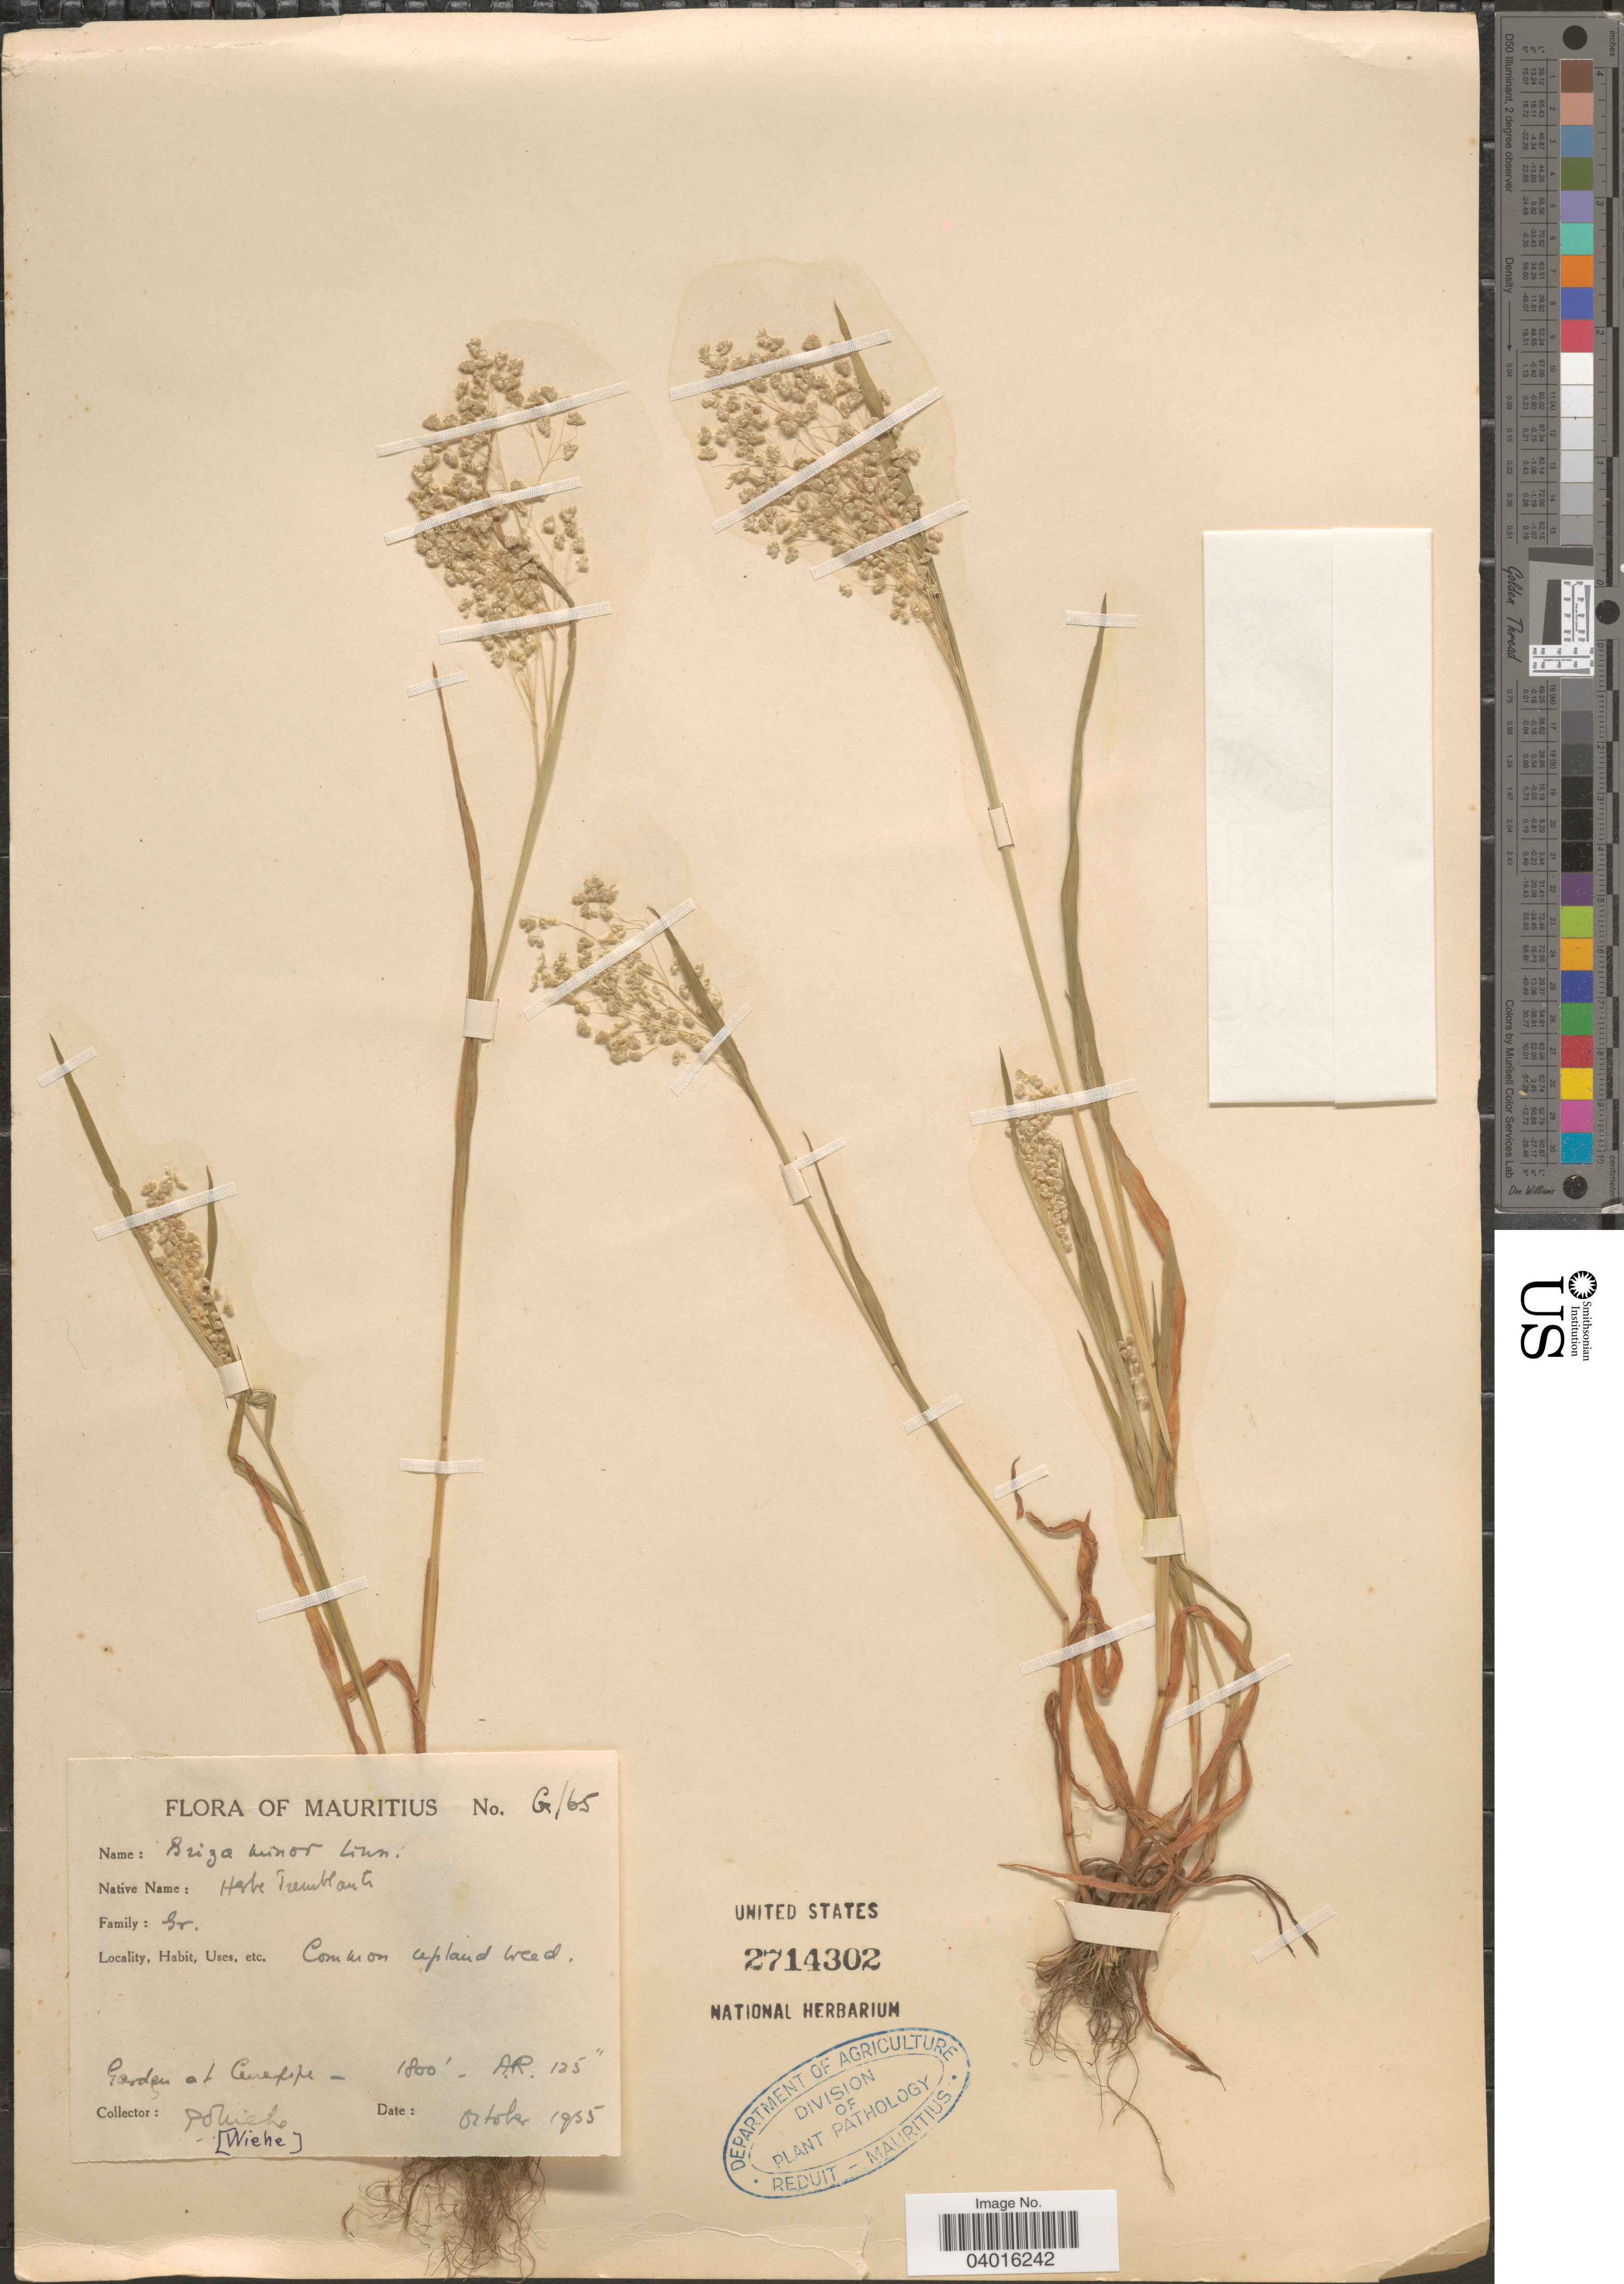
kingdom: Plantae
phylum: Tracheophyta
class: Liliopsida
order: Poales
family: Poaceae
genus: Briza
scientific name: Briza minor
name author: L.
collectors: P. Wiehe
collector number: G/65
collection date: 1955-10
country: Mauritius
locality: Garden at Ceneppe [interpreted].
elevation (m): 549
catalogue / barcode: US 2714302